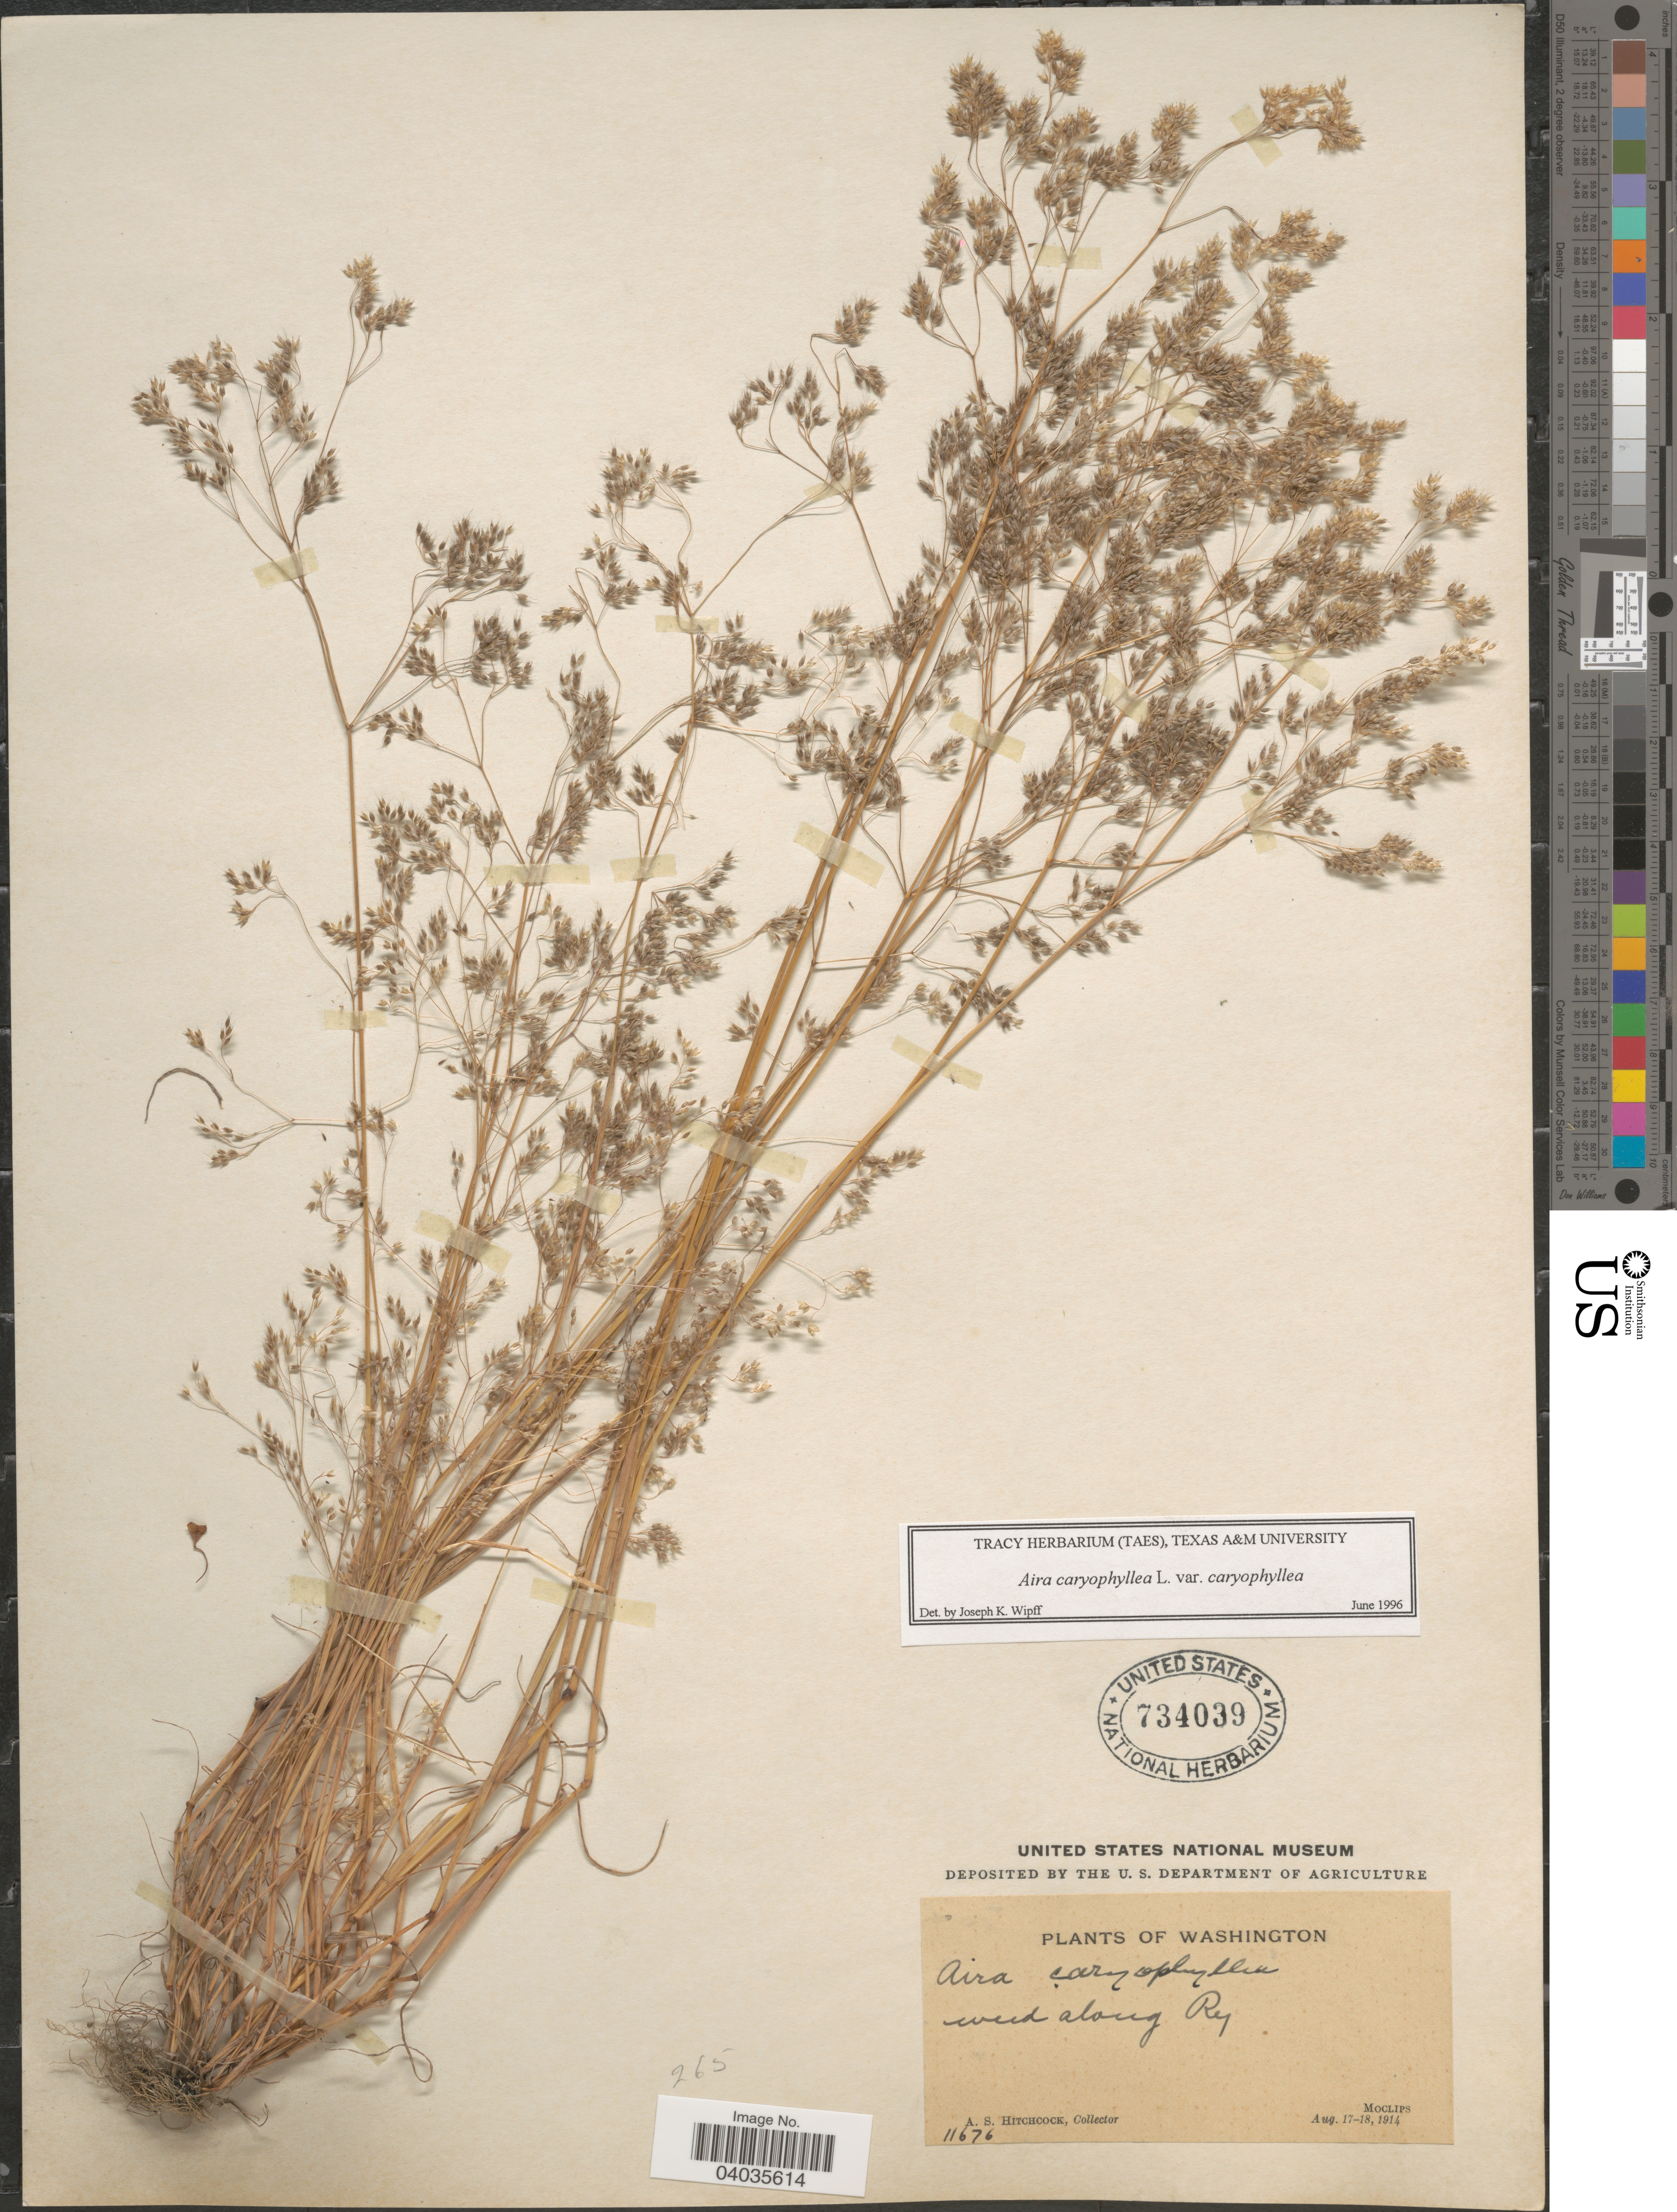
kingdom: Plantae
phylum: Tracheophyta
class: Liliopsida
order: Poales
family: Poaceae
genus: Aira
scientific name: Aira caryophyllea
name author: L.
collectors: A. S. Hitchcock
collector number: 11676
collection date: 1914-08-17/1914-08-18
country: United States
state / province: Washington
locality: Along Ry. Moclips.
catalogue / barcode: US 734039